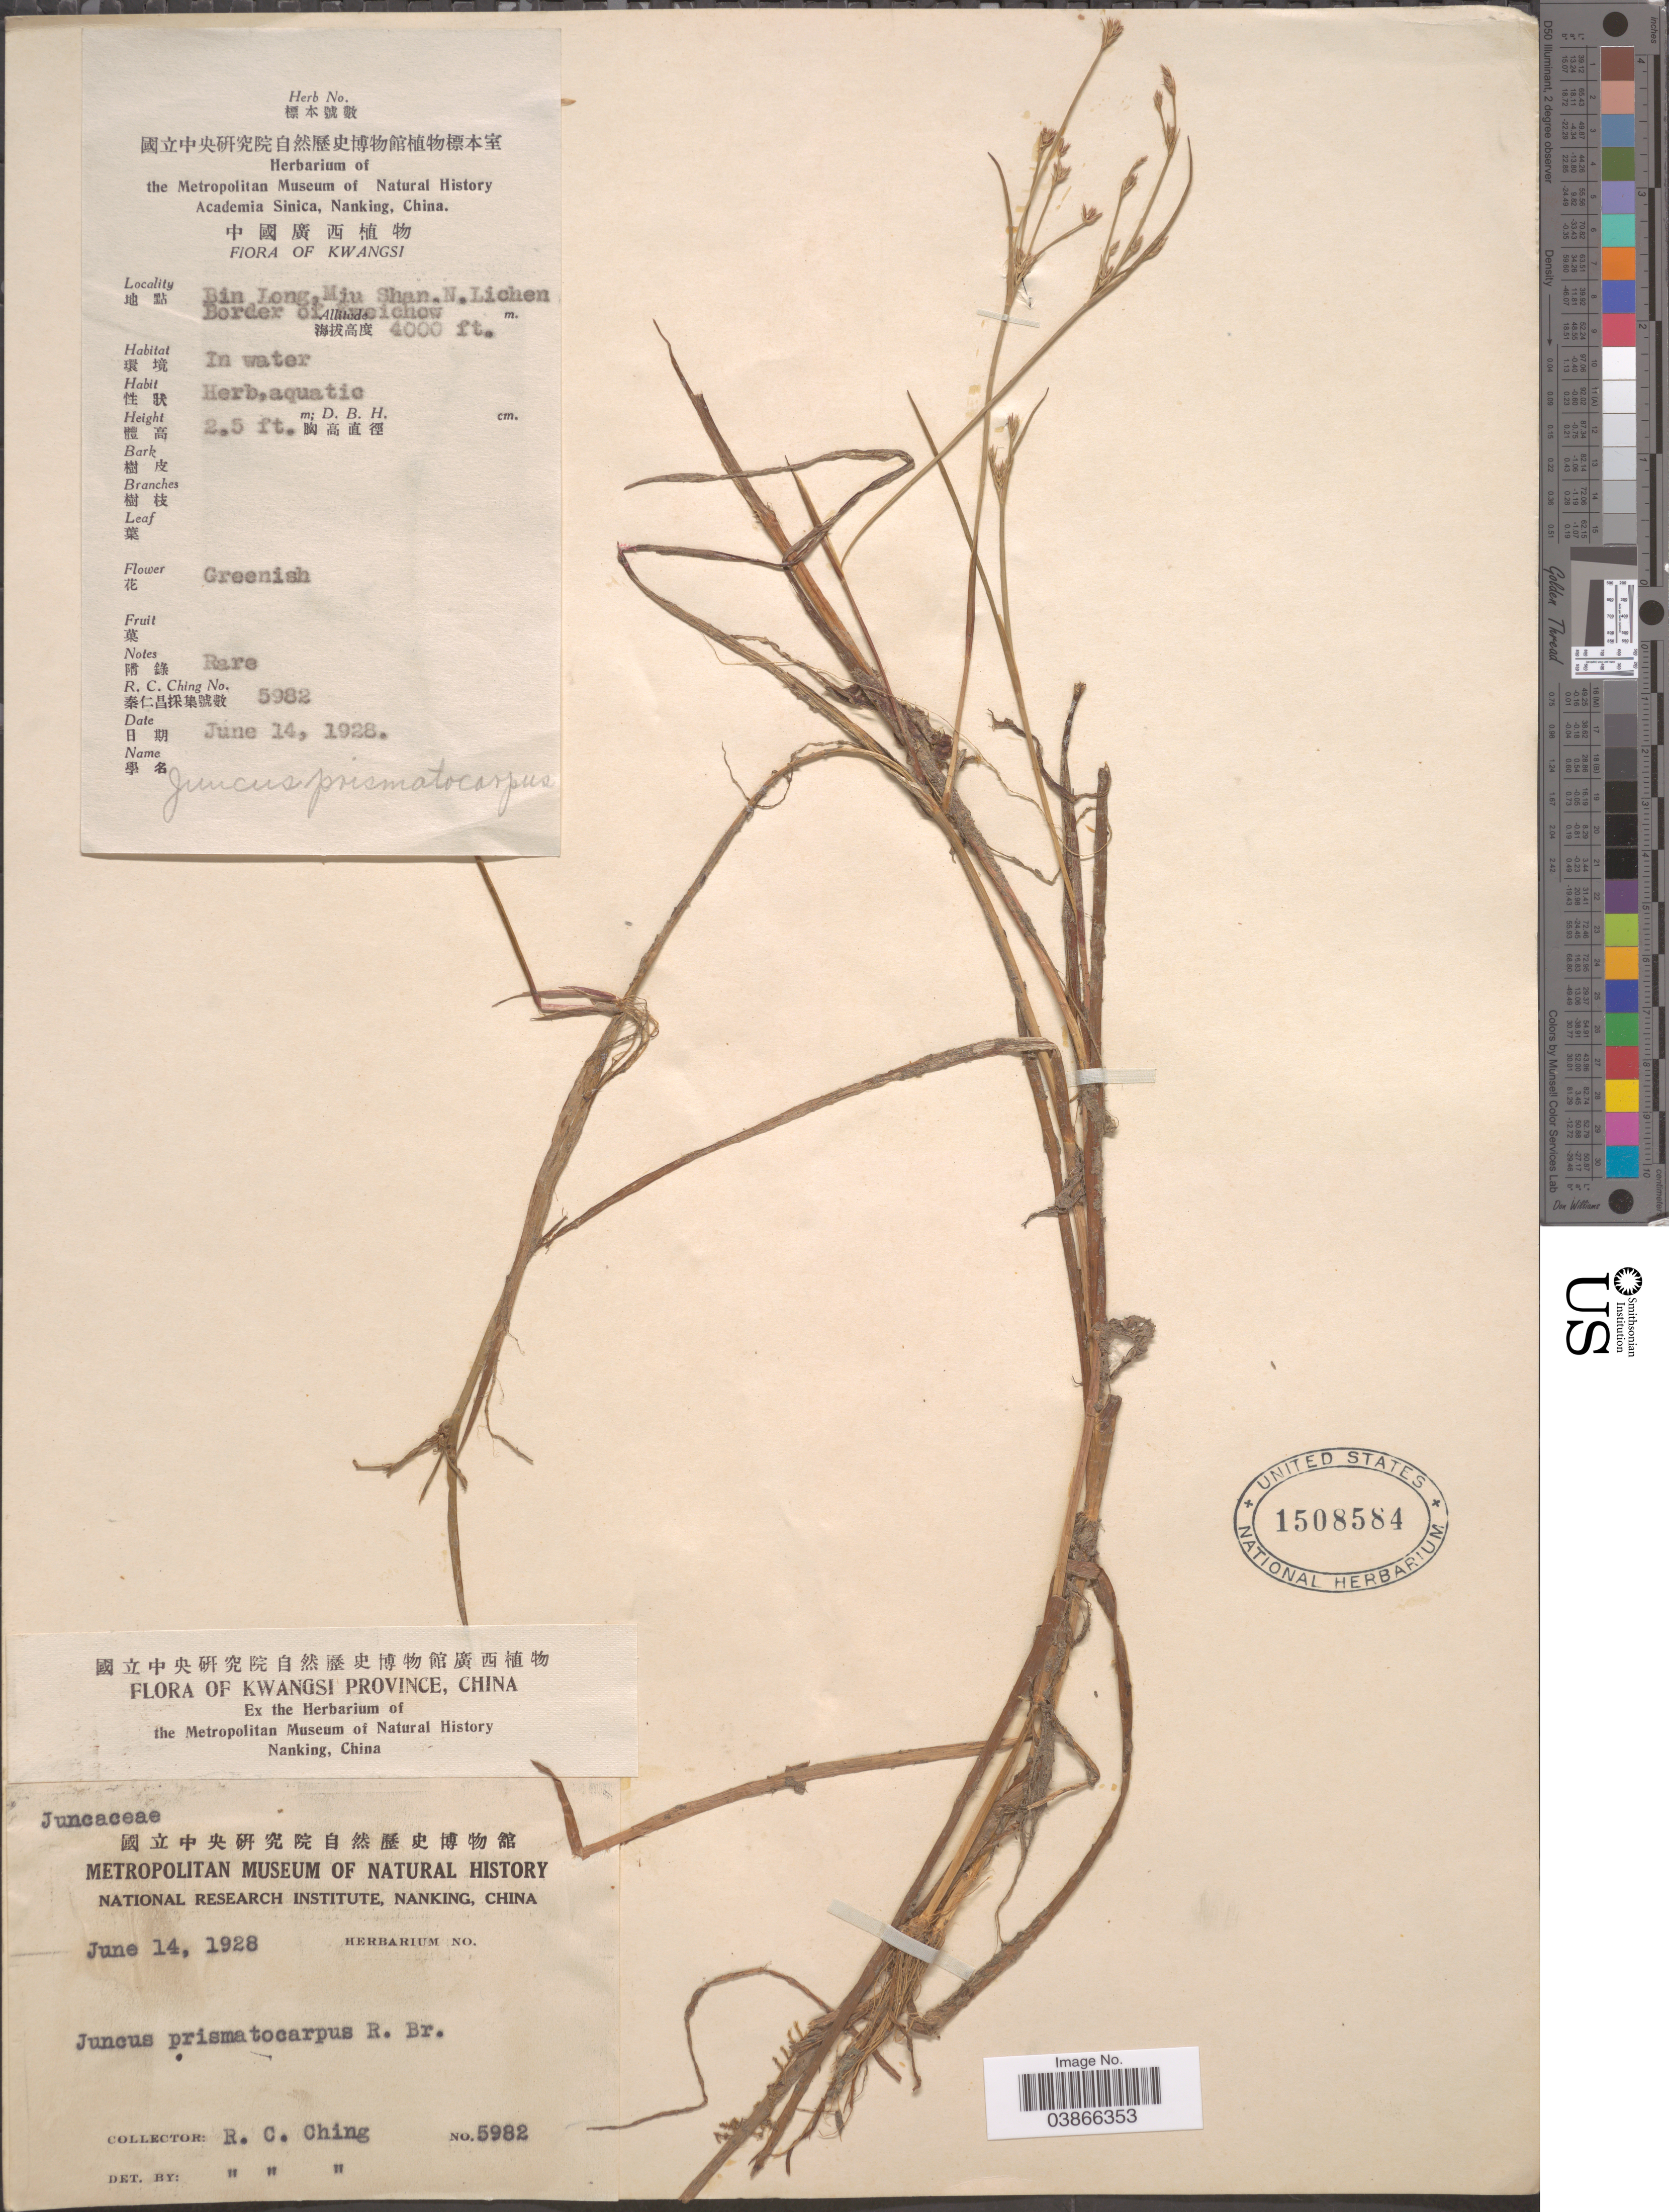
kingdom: Plantae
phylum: Tracheophyta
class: Liliopsida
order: Poales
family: Juncaceae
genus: Juncus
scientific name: Juncus prismatocarpus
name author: R. Br.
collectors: R. C. Ching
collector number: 5982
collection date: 1928-06-14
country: China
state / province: Guangxi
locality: Kwangsi Province. Bin Long, Miu Shan. N. Lichen Border of Kweichow.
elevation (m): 1219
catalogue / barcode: US 1508584